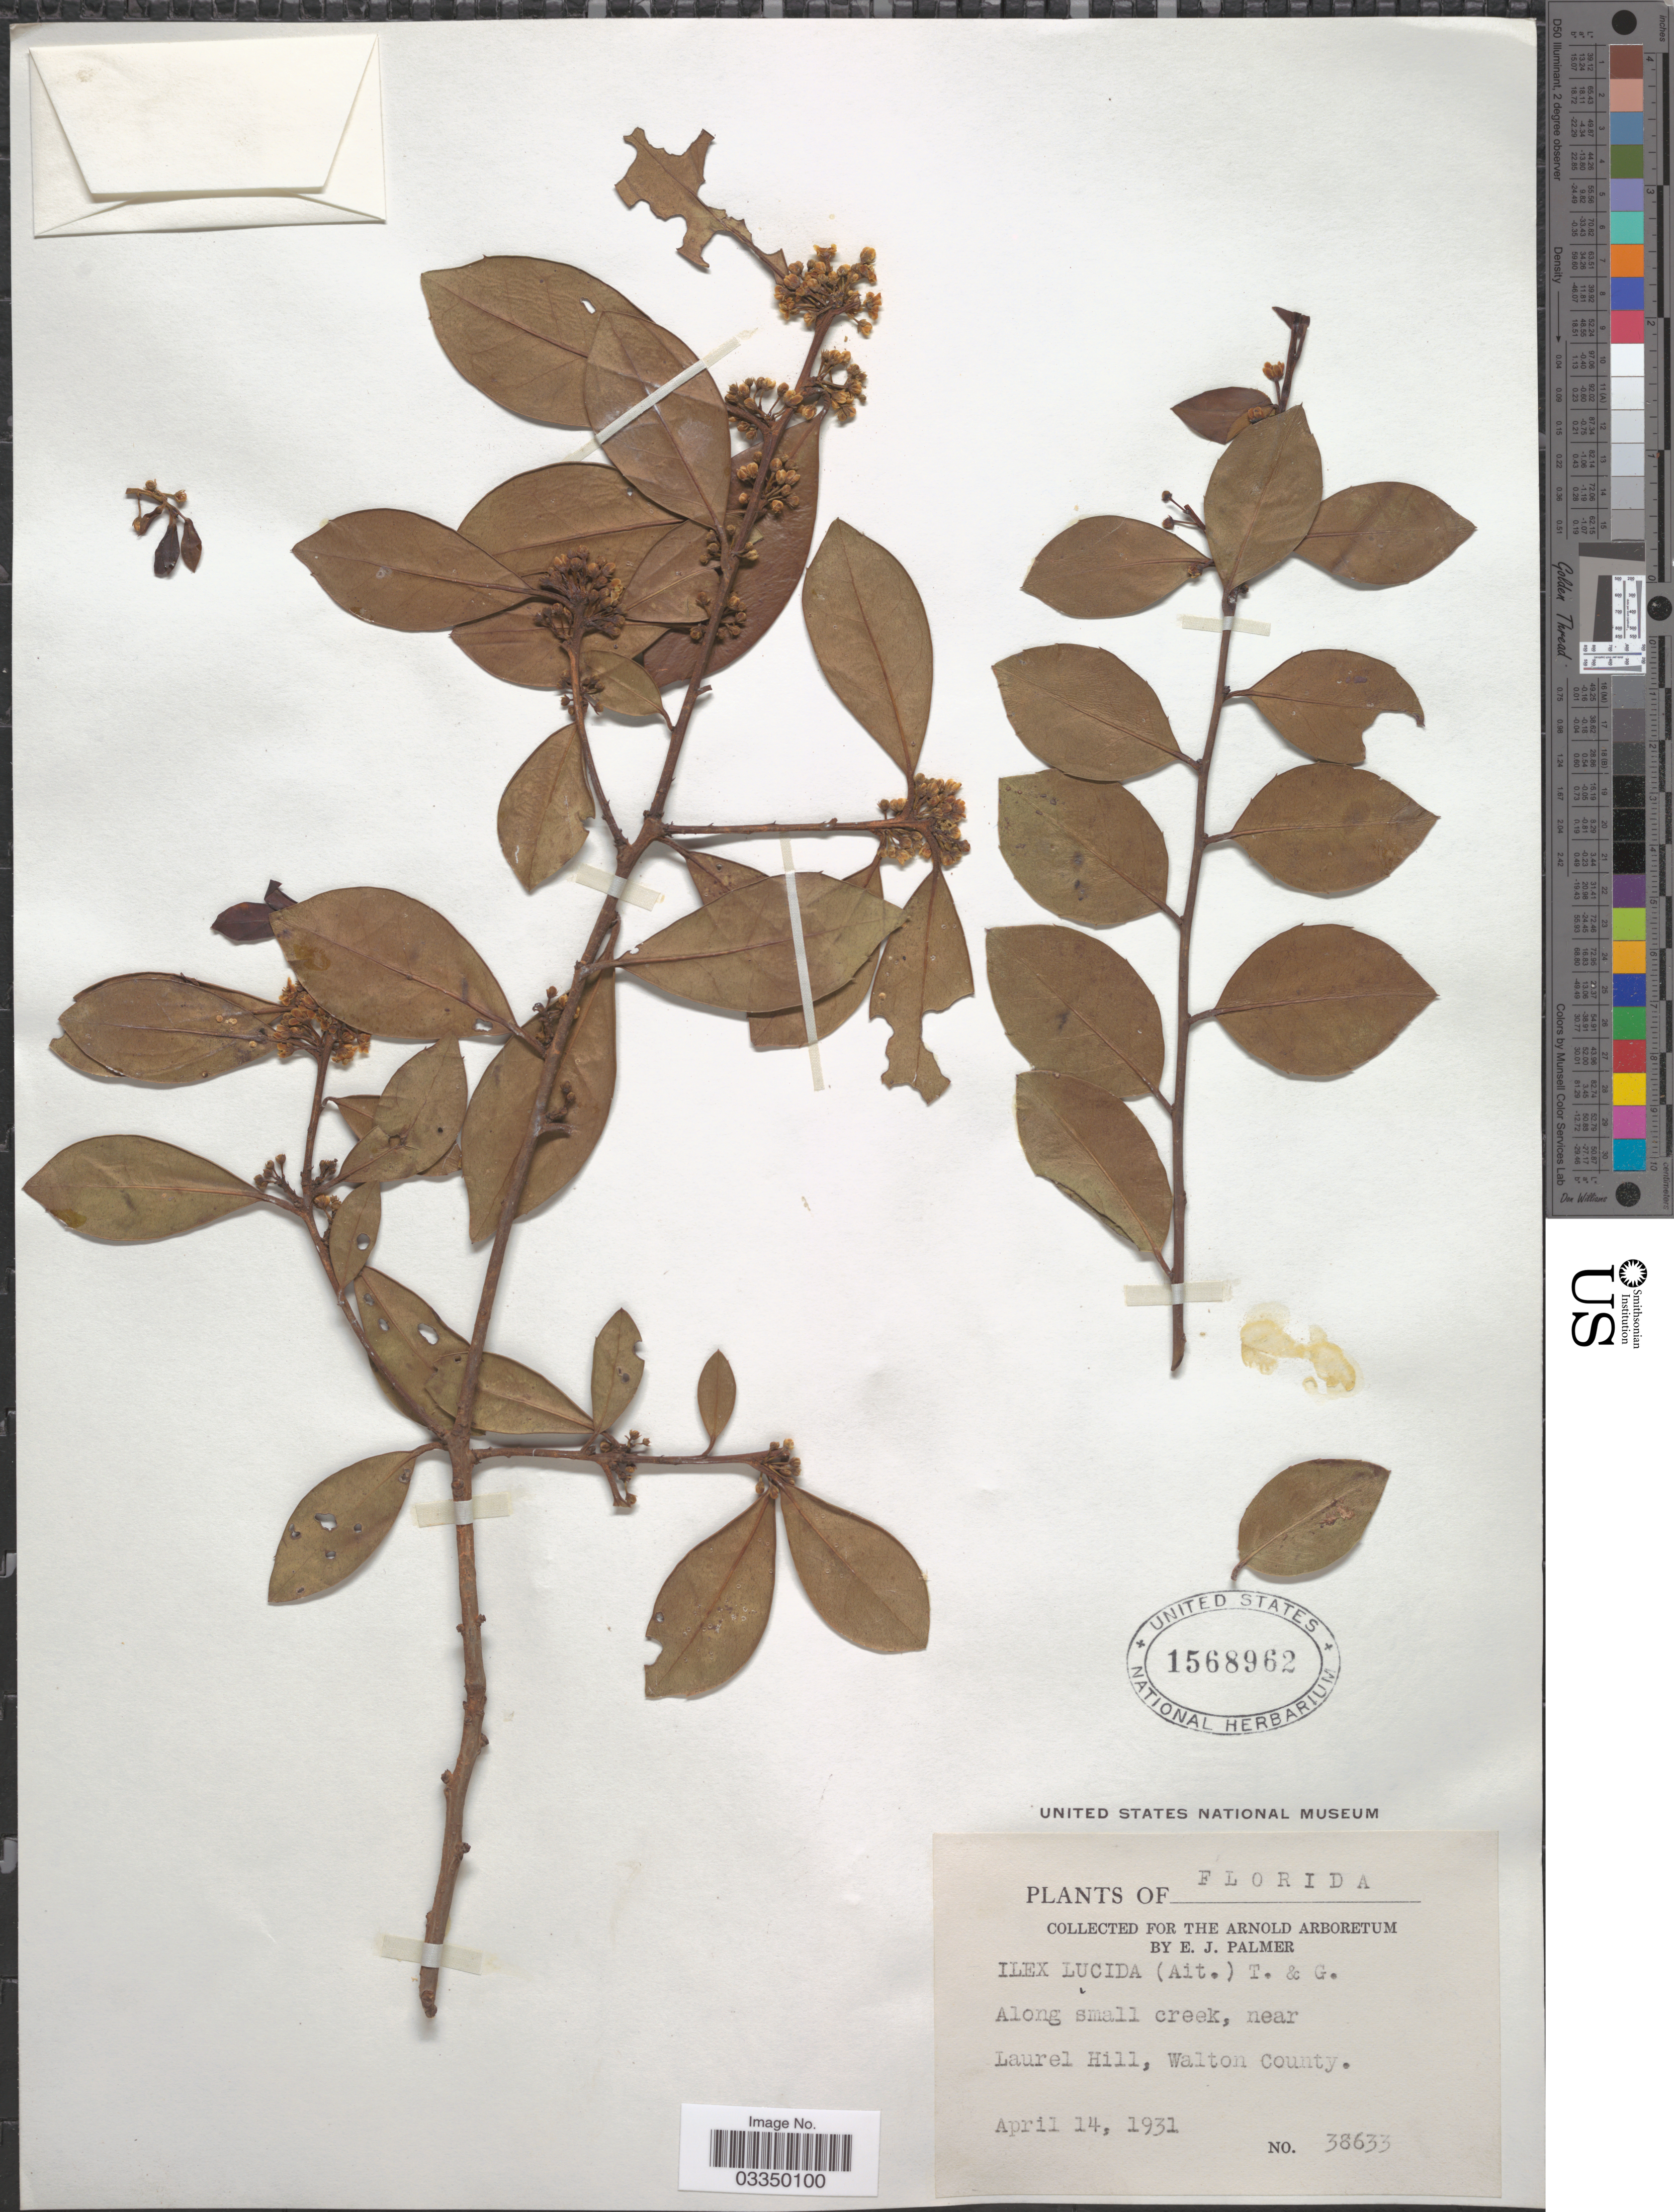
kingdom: Plantae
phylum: Tracheophyta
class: Magnoliopsida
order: Aquifoliales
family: Aquifoliaceae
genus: Ilex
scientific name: Ilex lucida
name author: Torr. & A. Gray ex S. Watson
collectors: E. J. Palmer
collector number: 38633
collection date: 1931-04-14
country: United States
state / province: Florida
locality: Along small creek, near Laurel Hill, Walton County.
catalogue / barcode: US 1568962